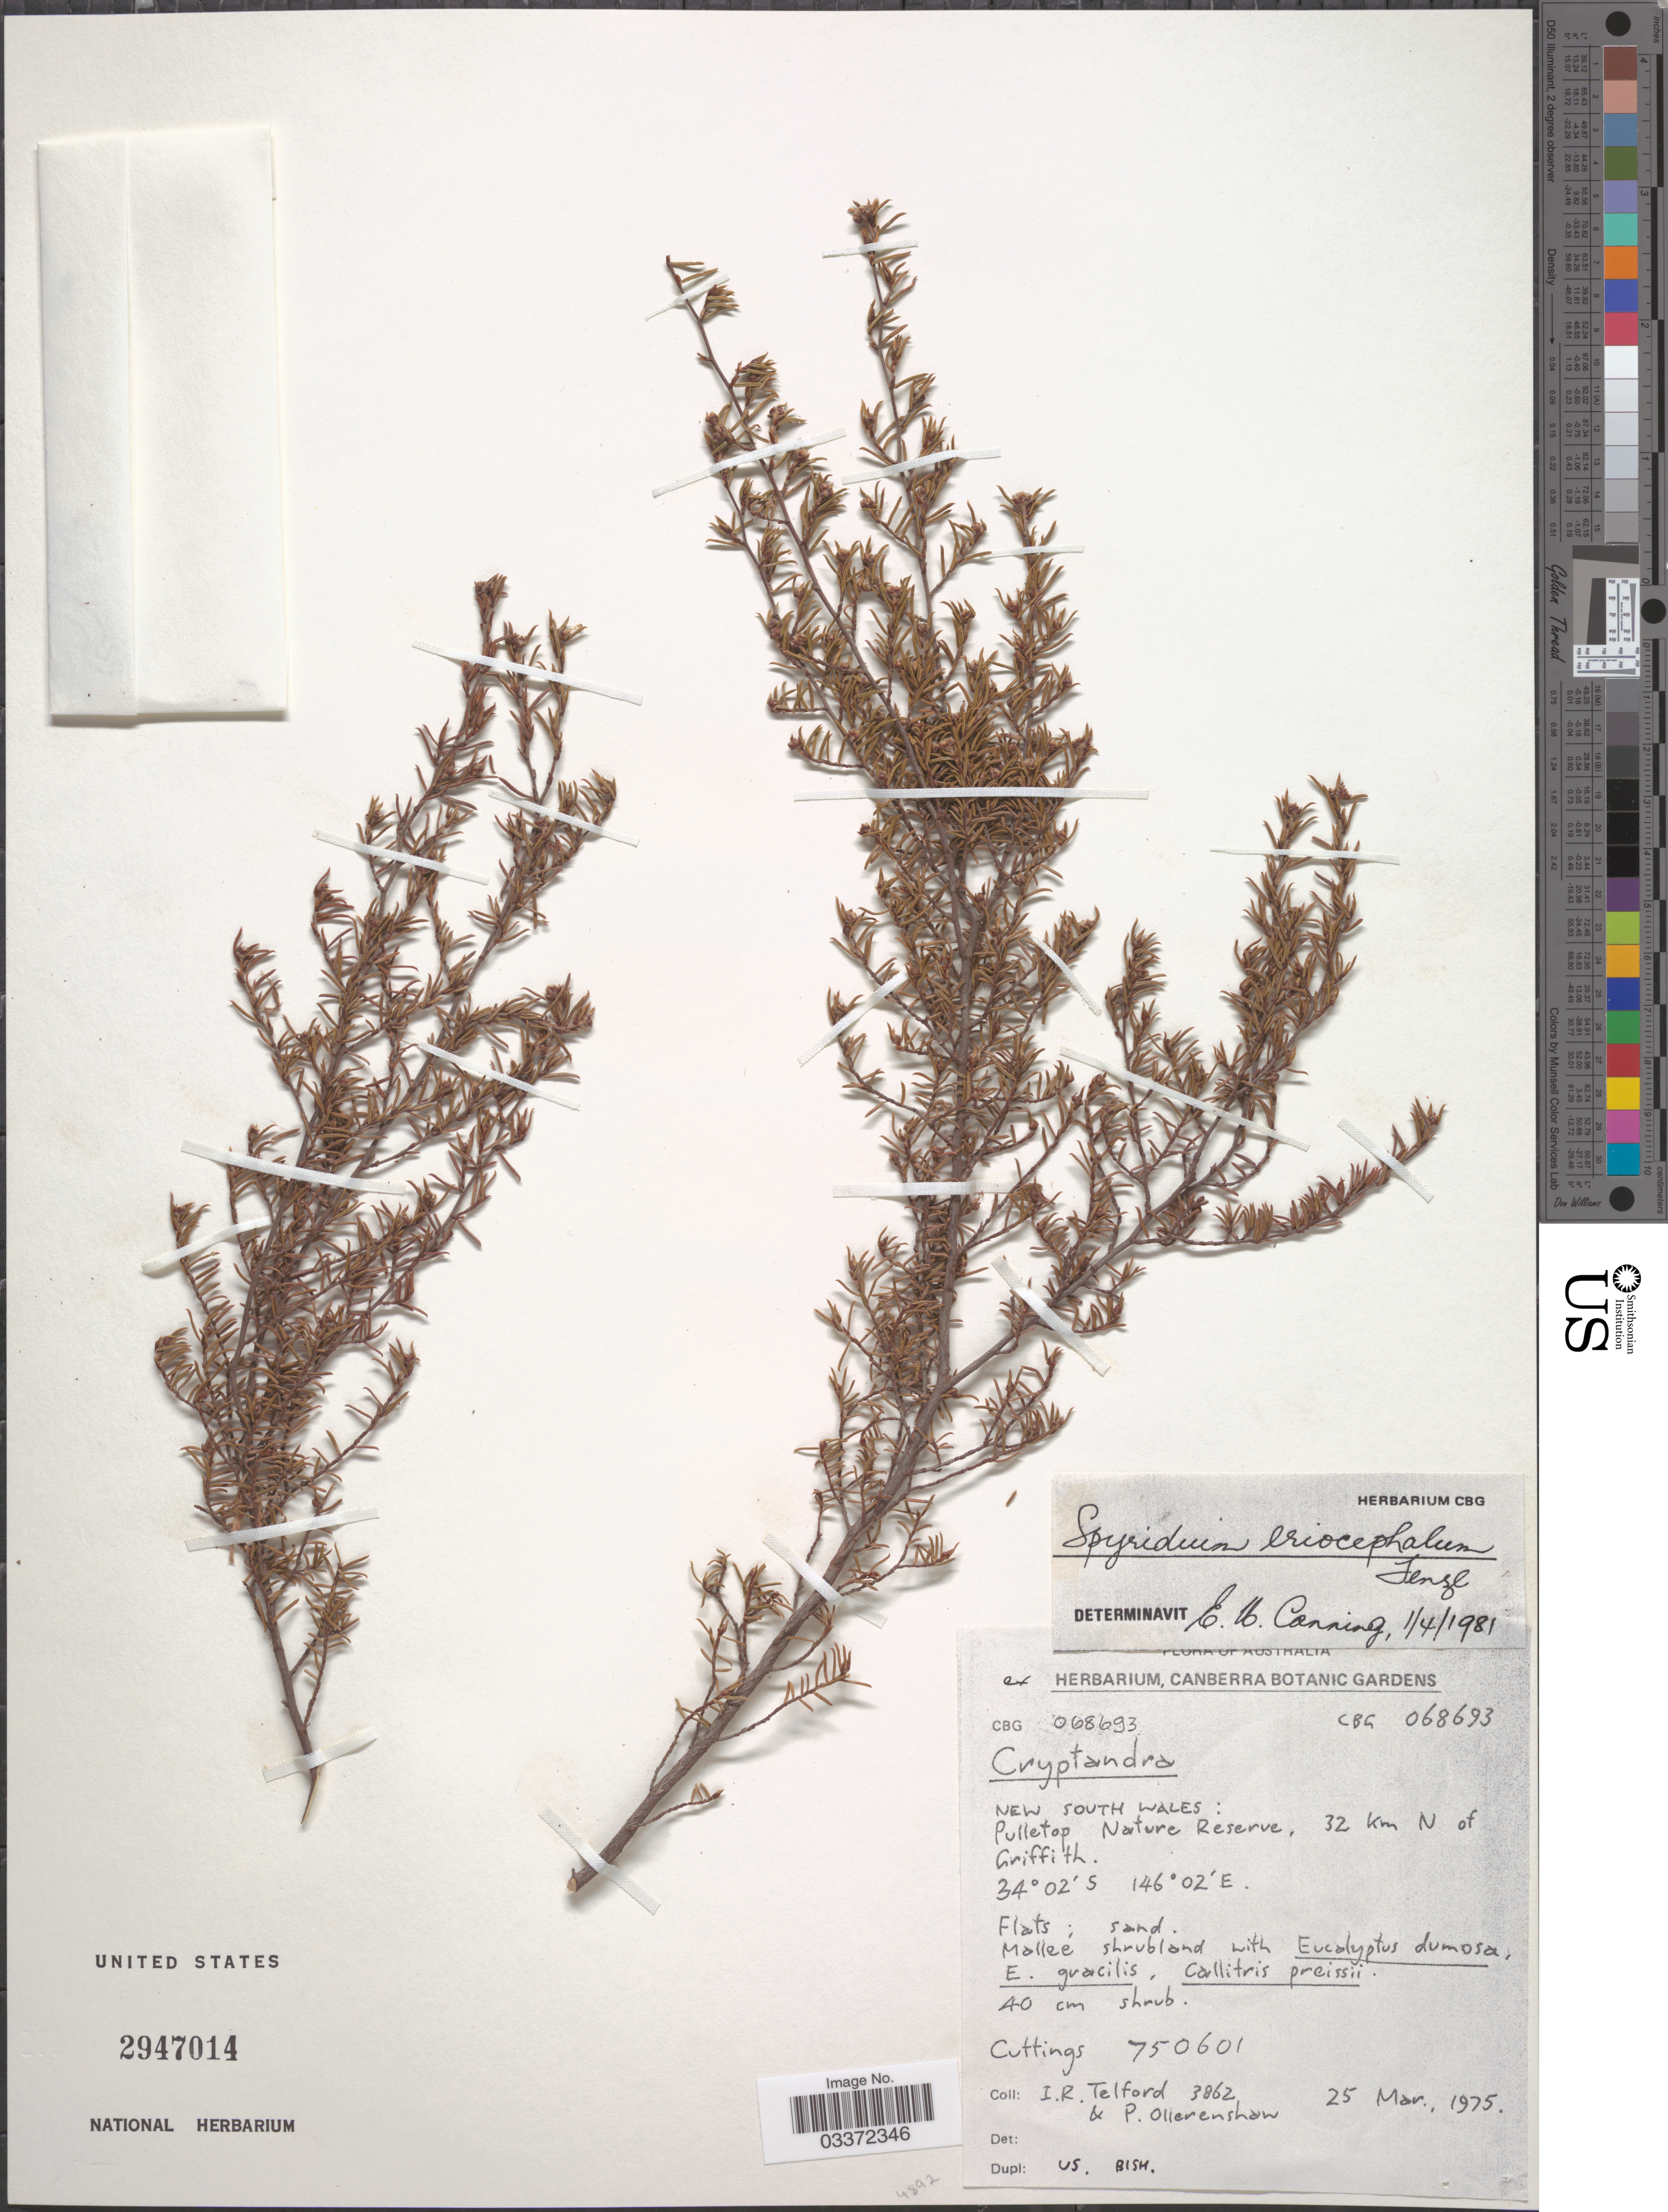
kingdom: Plantae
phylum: Tracheophyta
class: Magnoliopsida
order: Rosales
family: Rhamnaceae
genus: Spyridium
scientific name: Spyridium eriocephalum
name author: Fenzl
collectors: I. R. Telford & P. Ollerenshaw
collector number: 3862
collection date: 1975-03-25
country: Australia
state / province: New South Wales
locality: Pulletop Nature Reserve, 32 Km N of Griffith.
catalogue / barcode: US 2947014